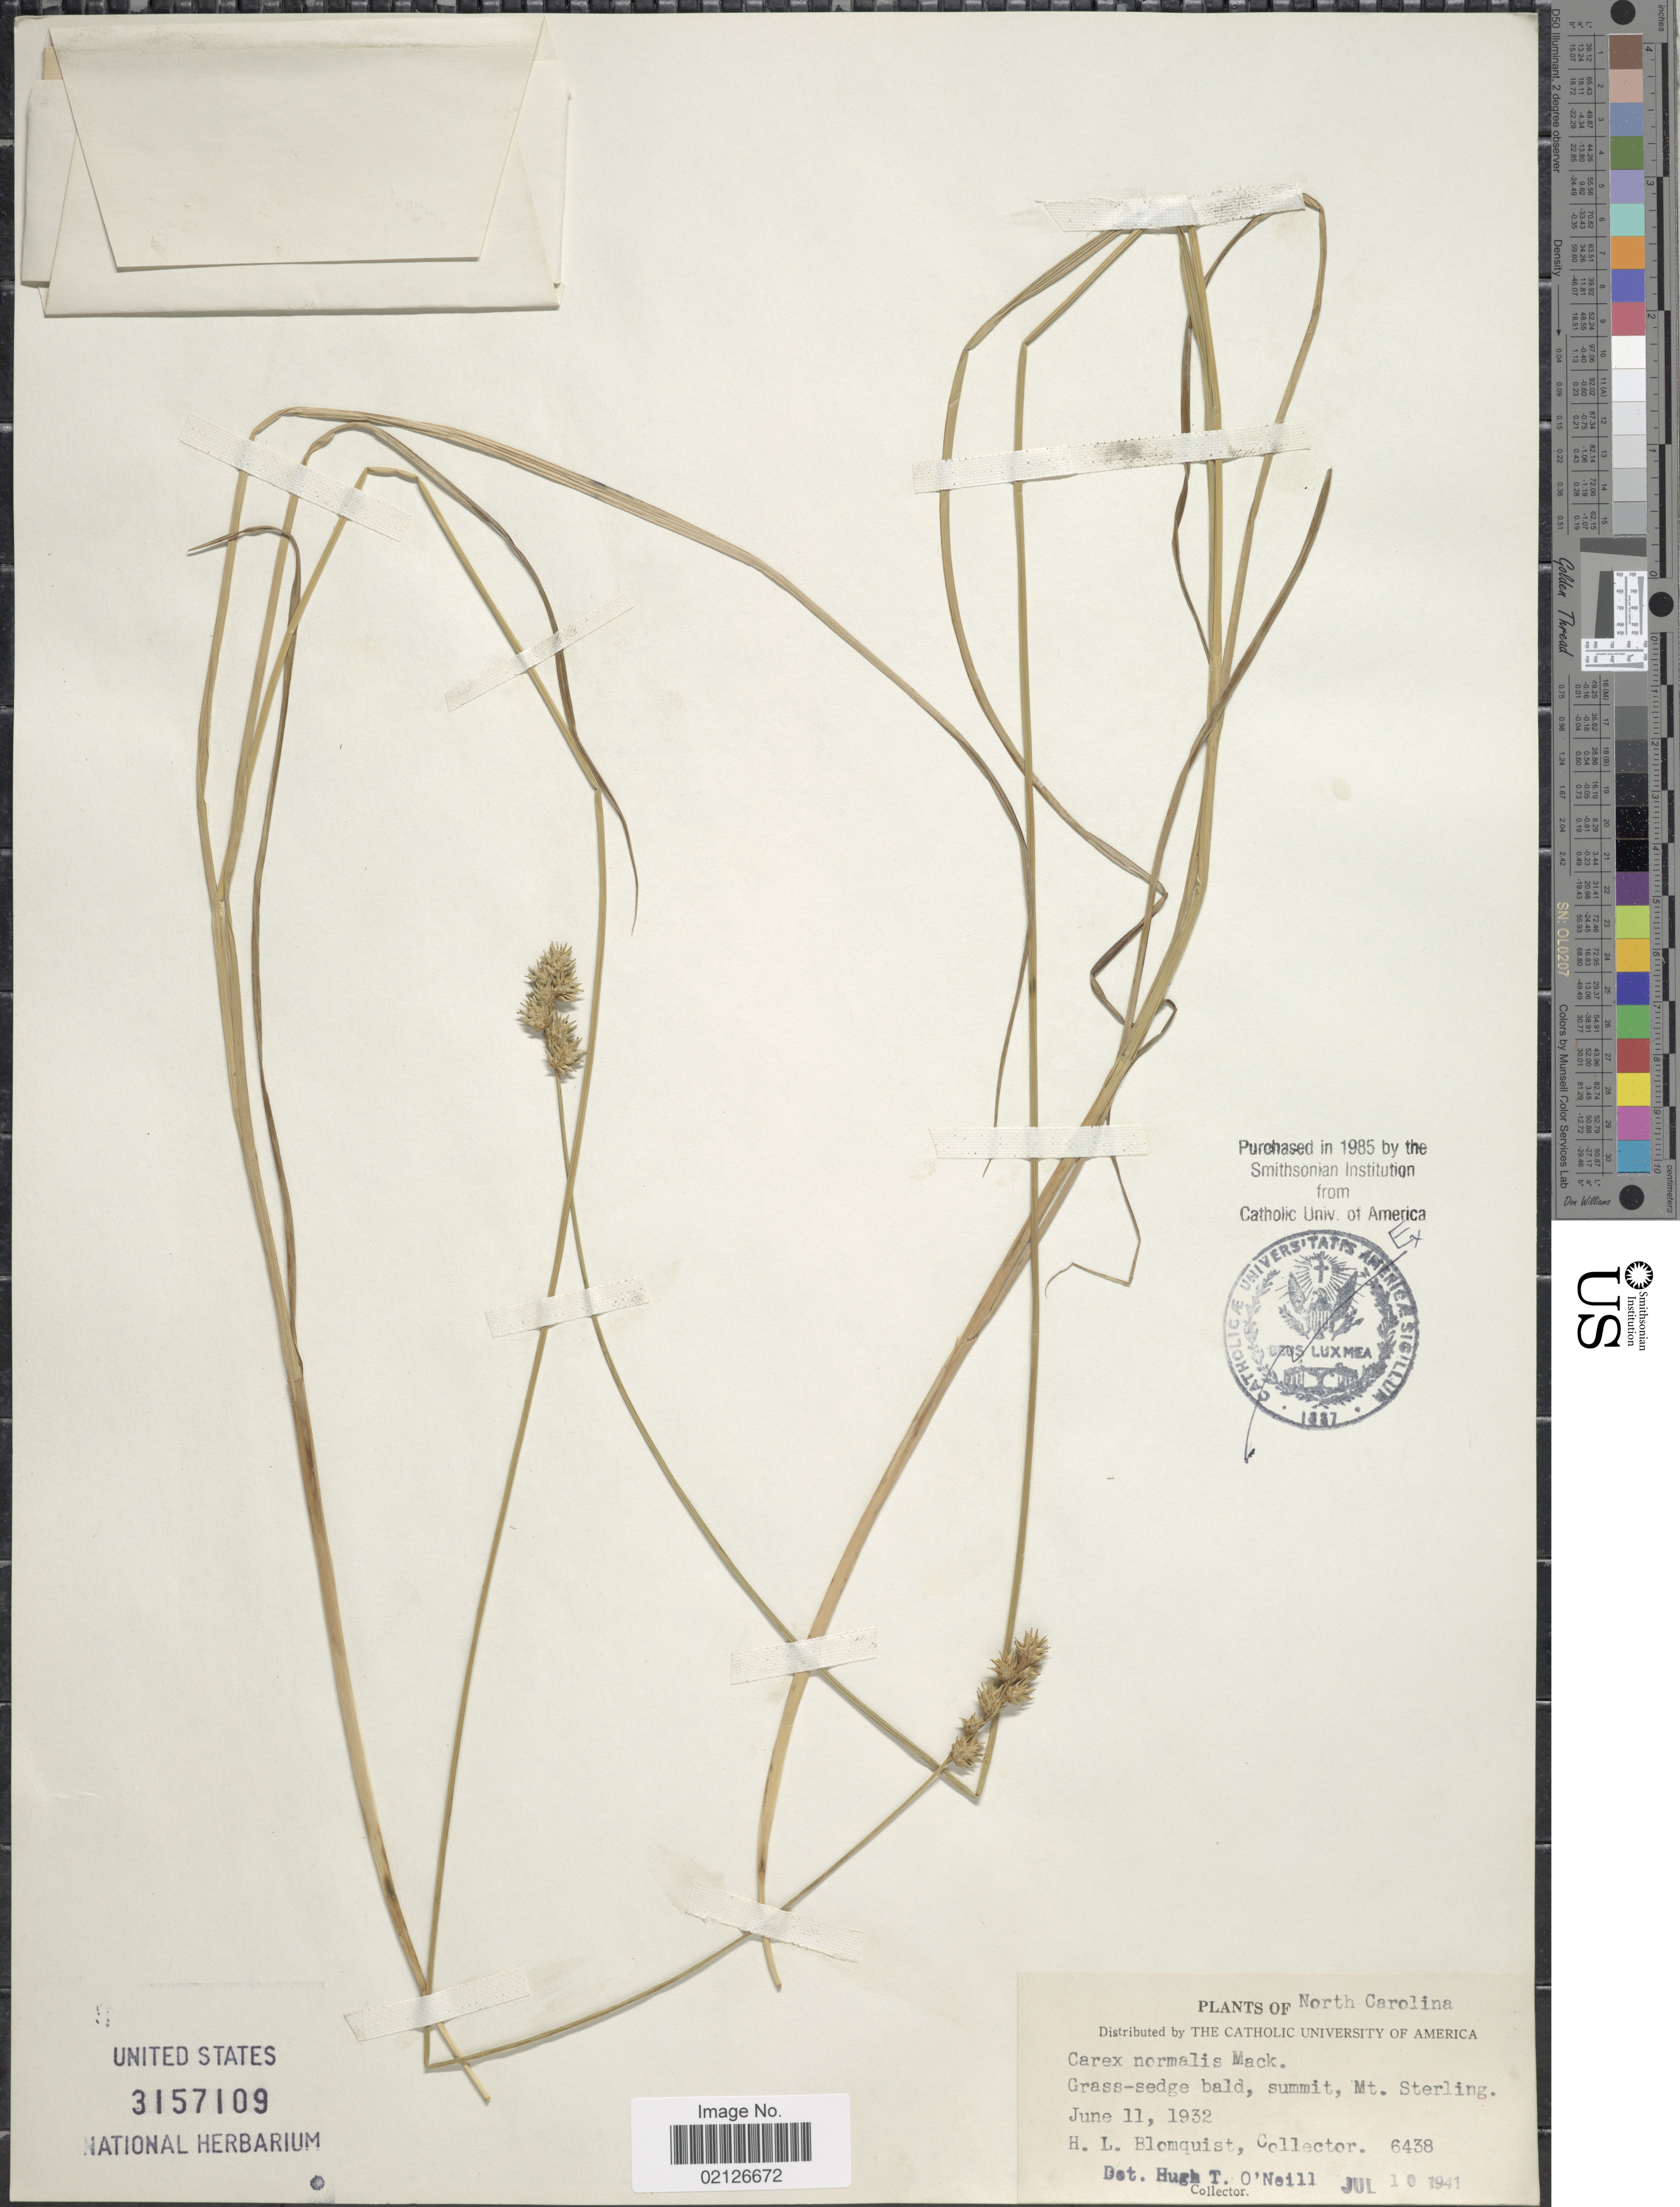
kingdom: Plantae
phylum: Tracheophyta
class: Liliopsida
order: Poales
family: Cyperaceae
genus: Carex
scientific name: Carex normalis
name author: Mack.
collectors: H. Blomquist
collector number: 6438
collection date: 1932-06-11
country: United States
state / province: North Carolina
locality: Grass-sedge bald, summit, Mt. Sterling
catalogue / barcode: US 3157109